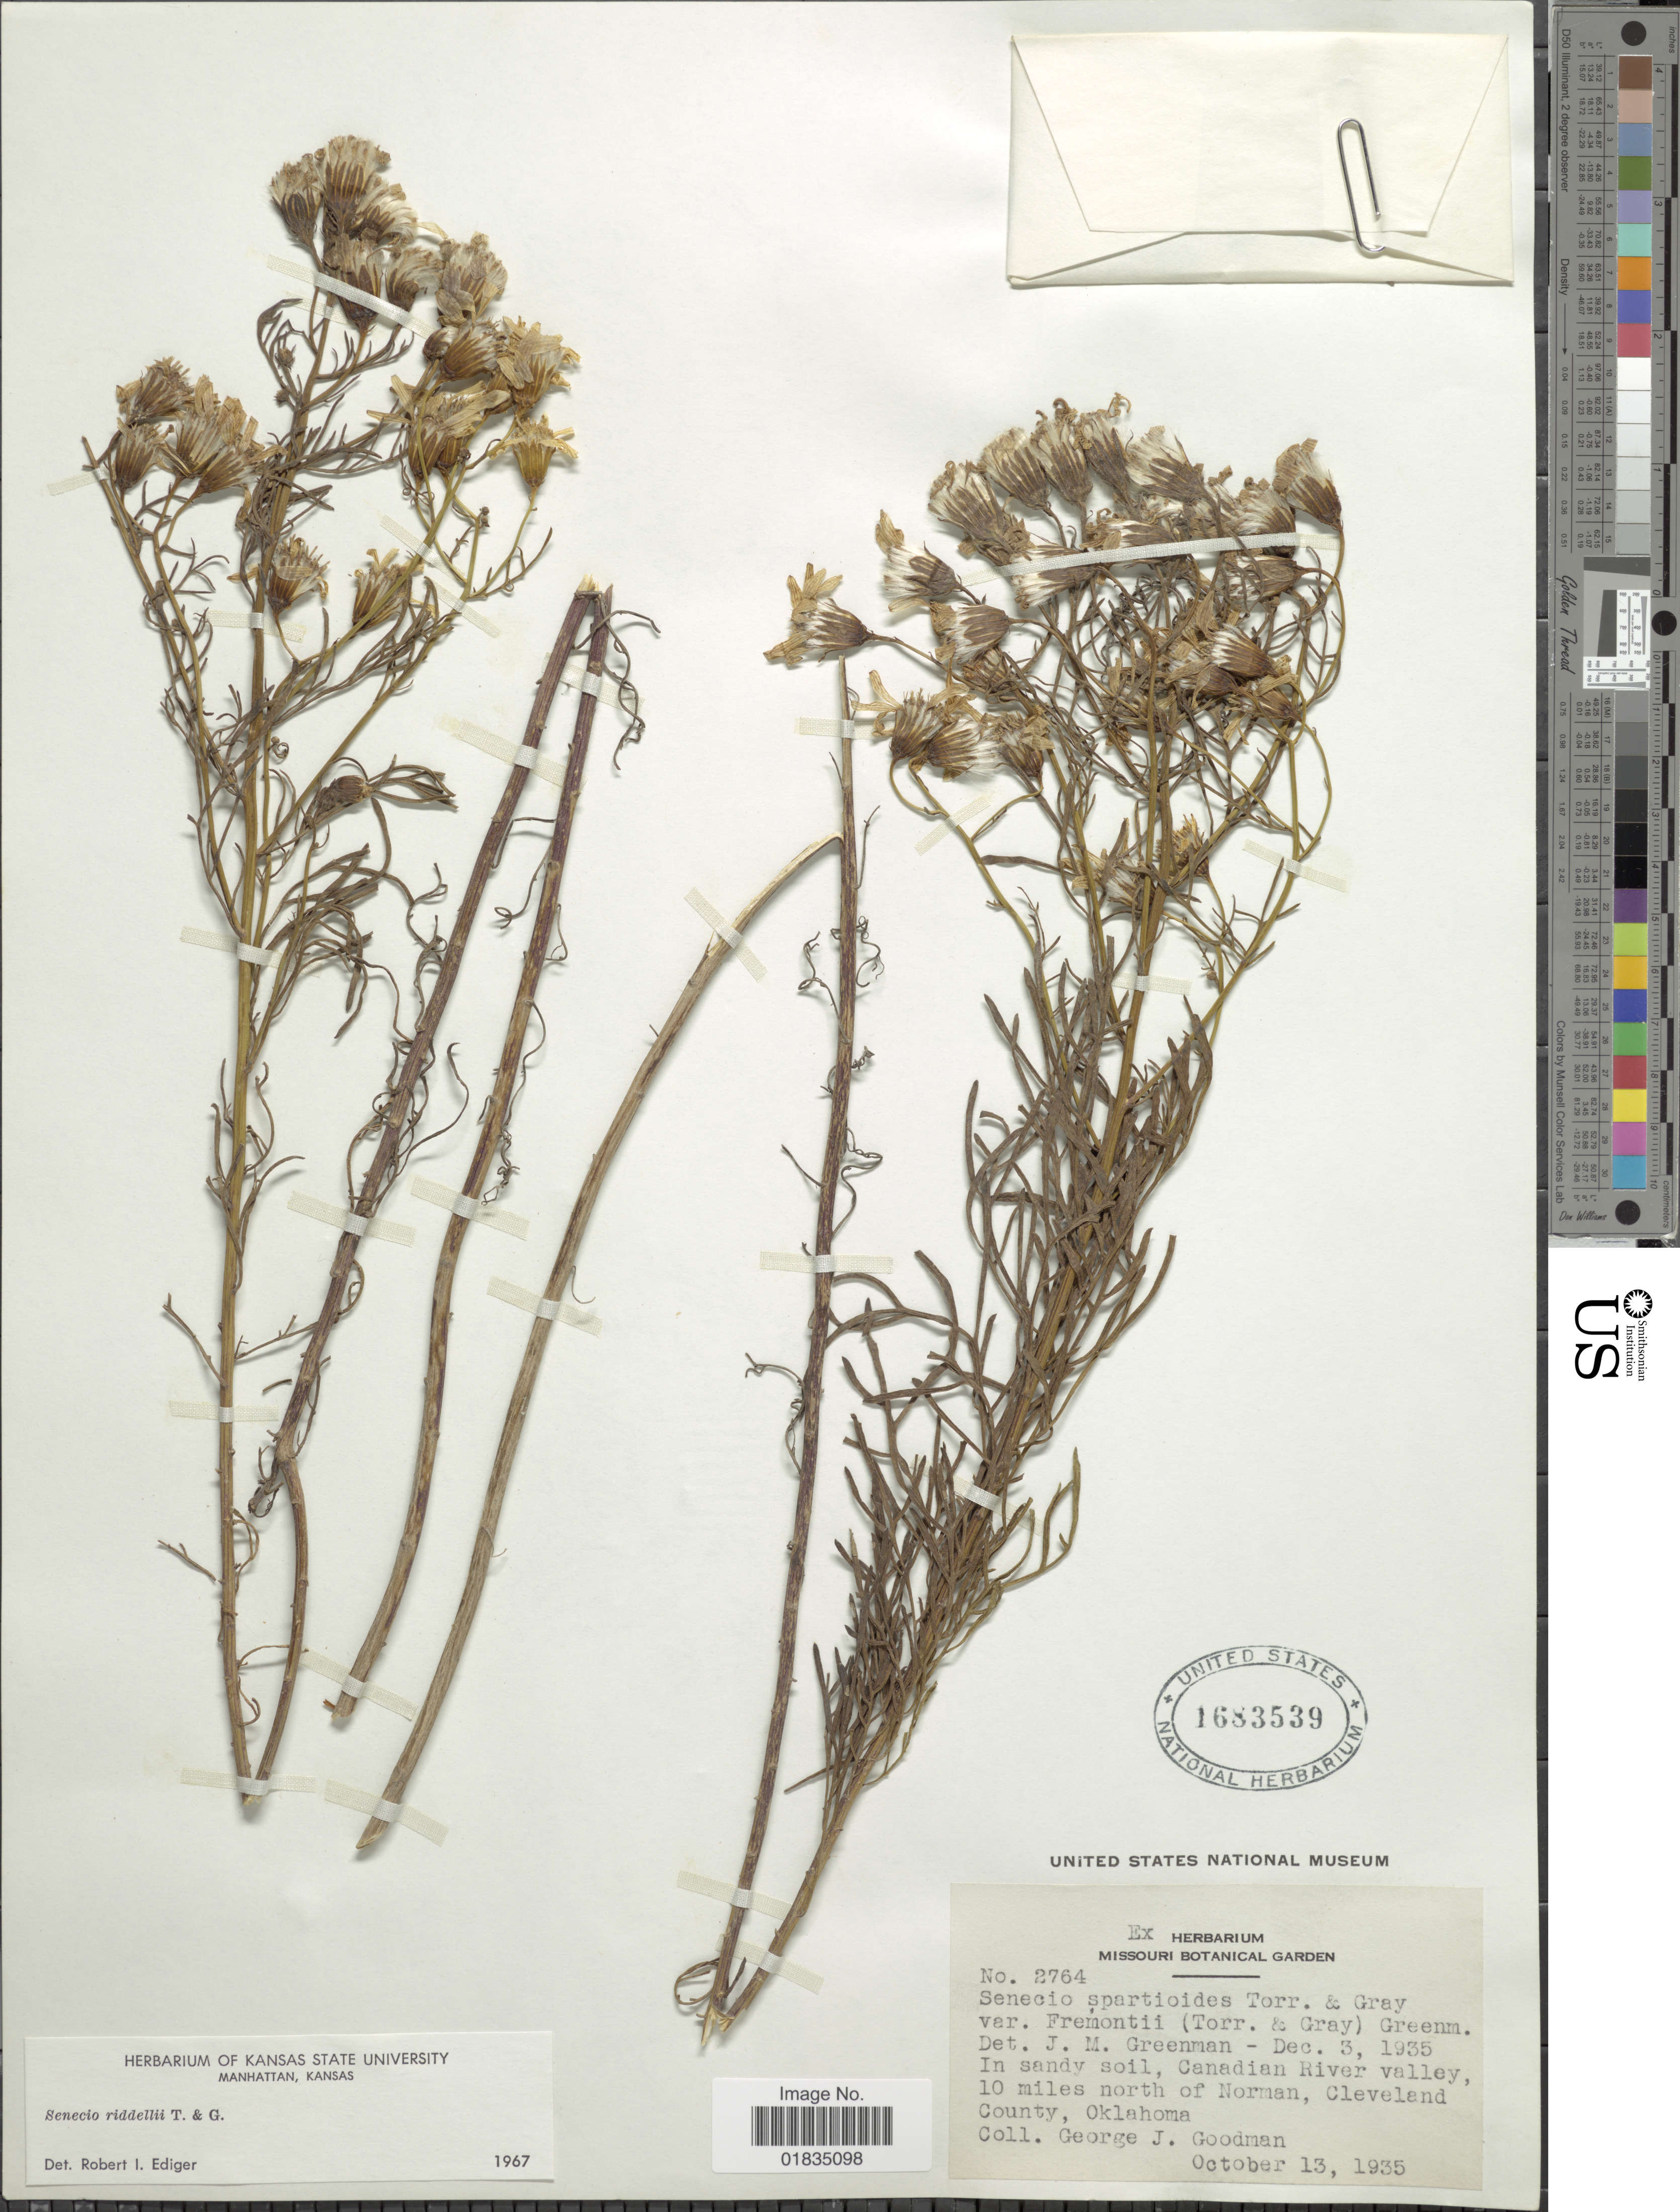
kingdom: Plantae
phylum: Tracheophyta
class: Magnoliopsida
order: Asterales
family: Asteraceae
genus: Senecio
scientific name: Senecio riddellii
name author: Torr. & A. Gray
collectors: G. J. Goodman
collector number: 2764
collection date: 1935-10-13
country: United States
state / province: Oklahoma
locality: Canadian River valley, 10 miles north of Norman, Cleveland County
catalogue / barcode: US 1683539